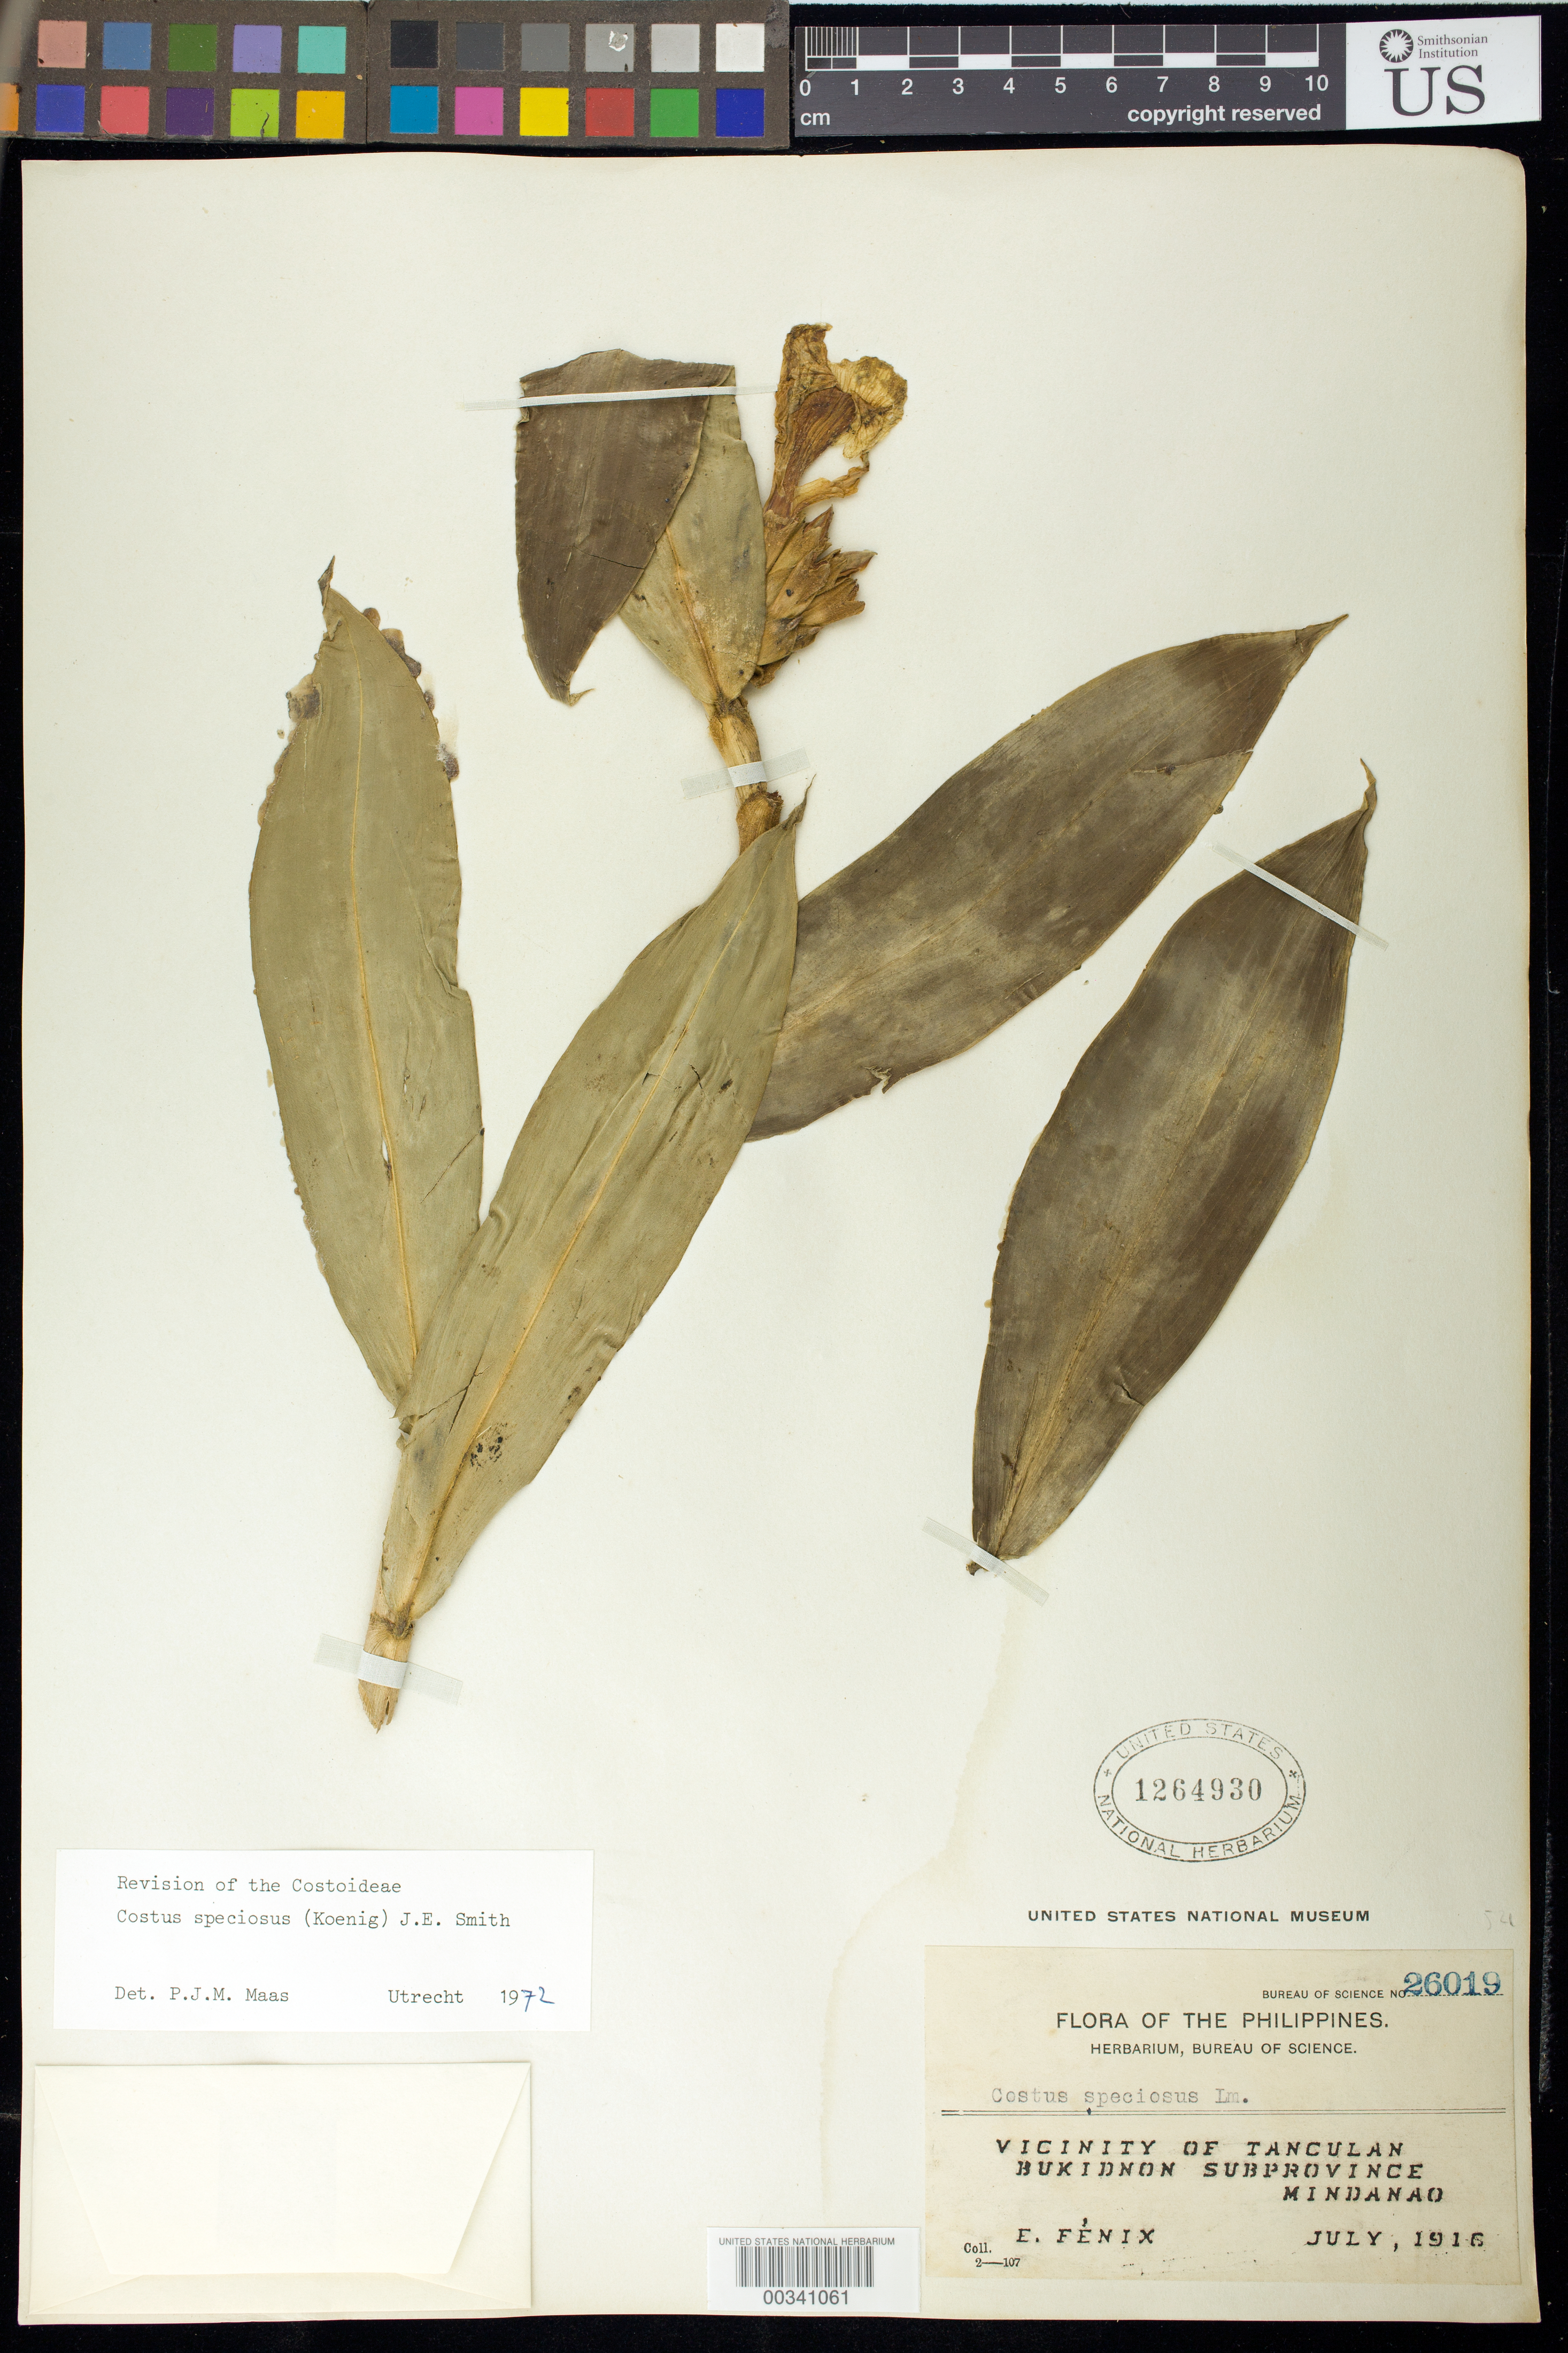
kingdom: Plantae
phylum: Tracheophyta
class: Liliopsida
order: Zingiberales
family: Costaceae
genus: Hellenia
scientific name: Hellenia speciosa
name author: (J. Koenig) S.R. Dutta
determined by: (US) Smithsonian Institution - National Museum of Natural History - Department of Botany (UNITED STATES)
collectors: E. Fenix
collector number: Bur. Sci. 26019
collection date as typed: Jul 1916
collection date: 1916-07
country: Philippines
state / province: Northern Mindanao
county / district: Bukidnon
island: Mindanao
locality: Vicinity of tanculan, bukidnon subprov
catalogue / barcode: US 1264930